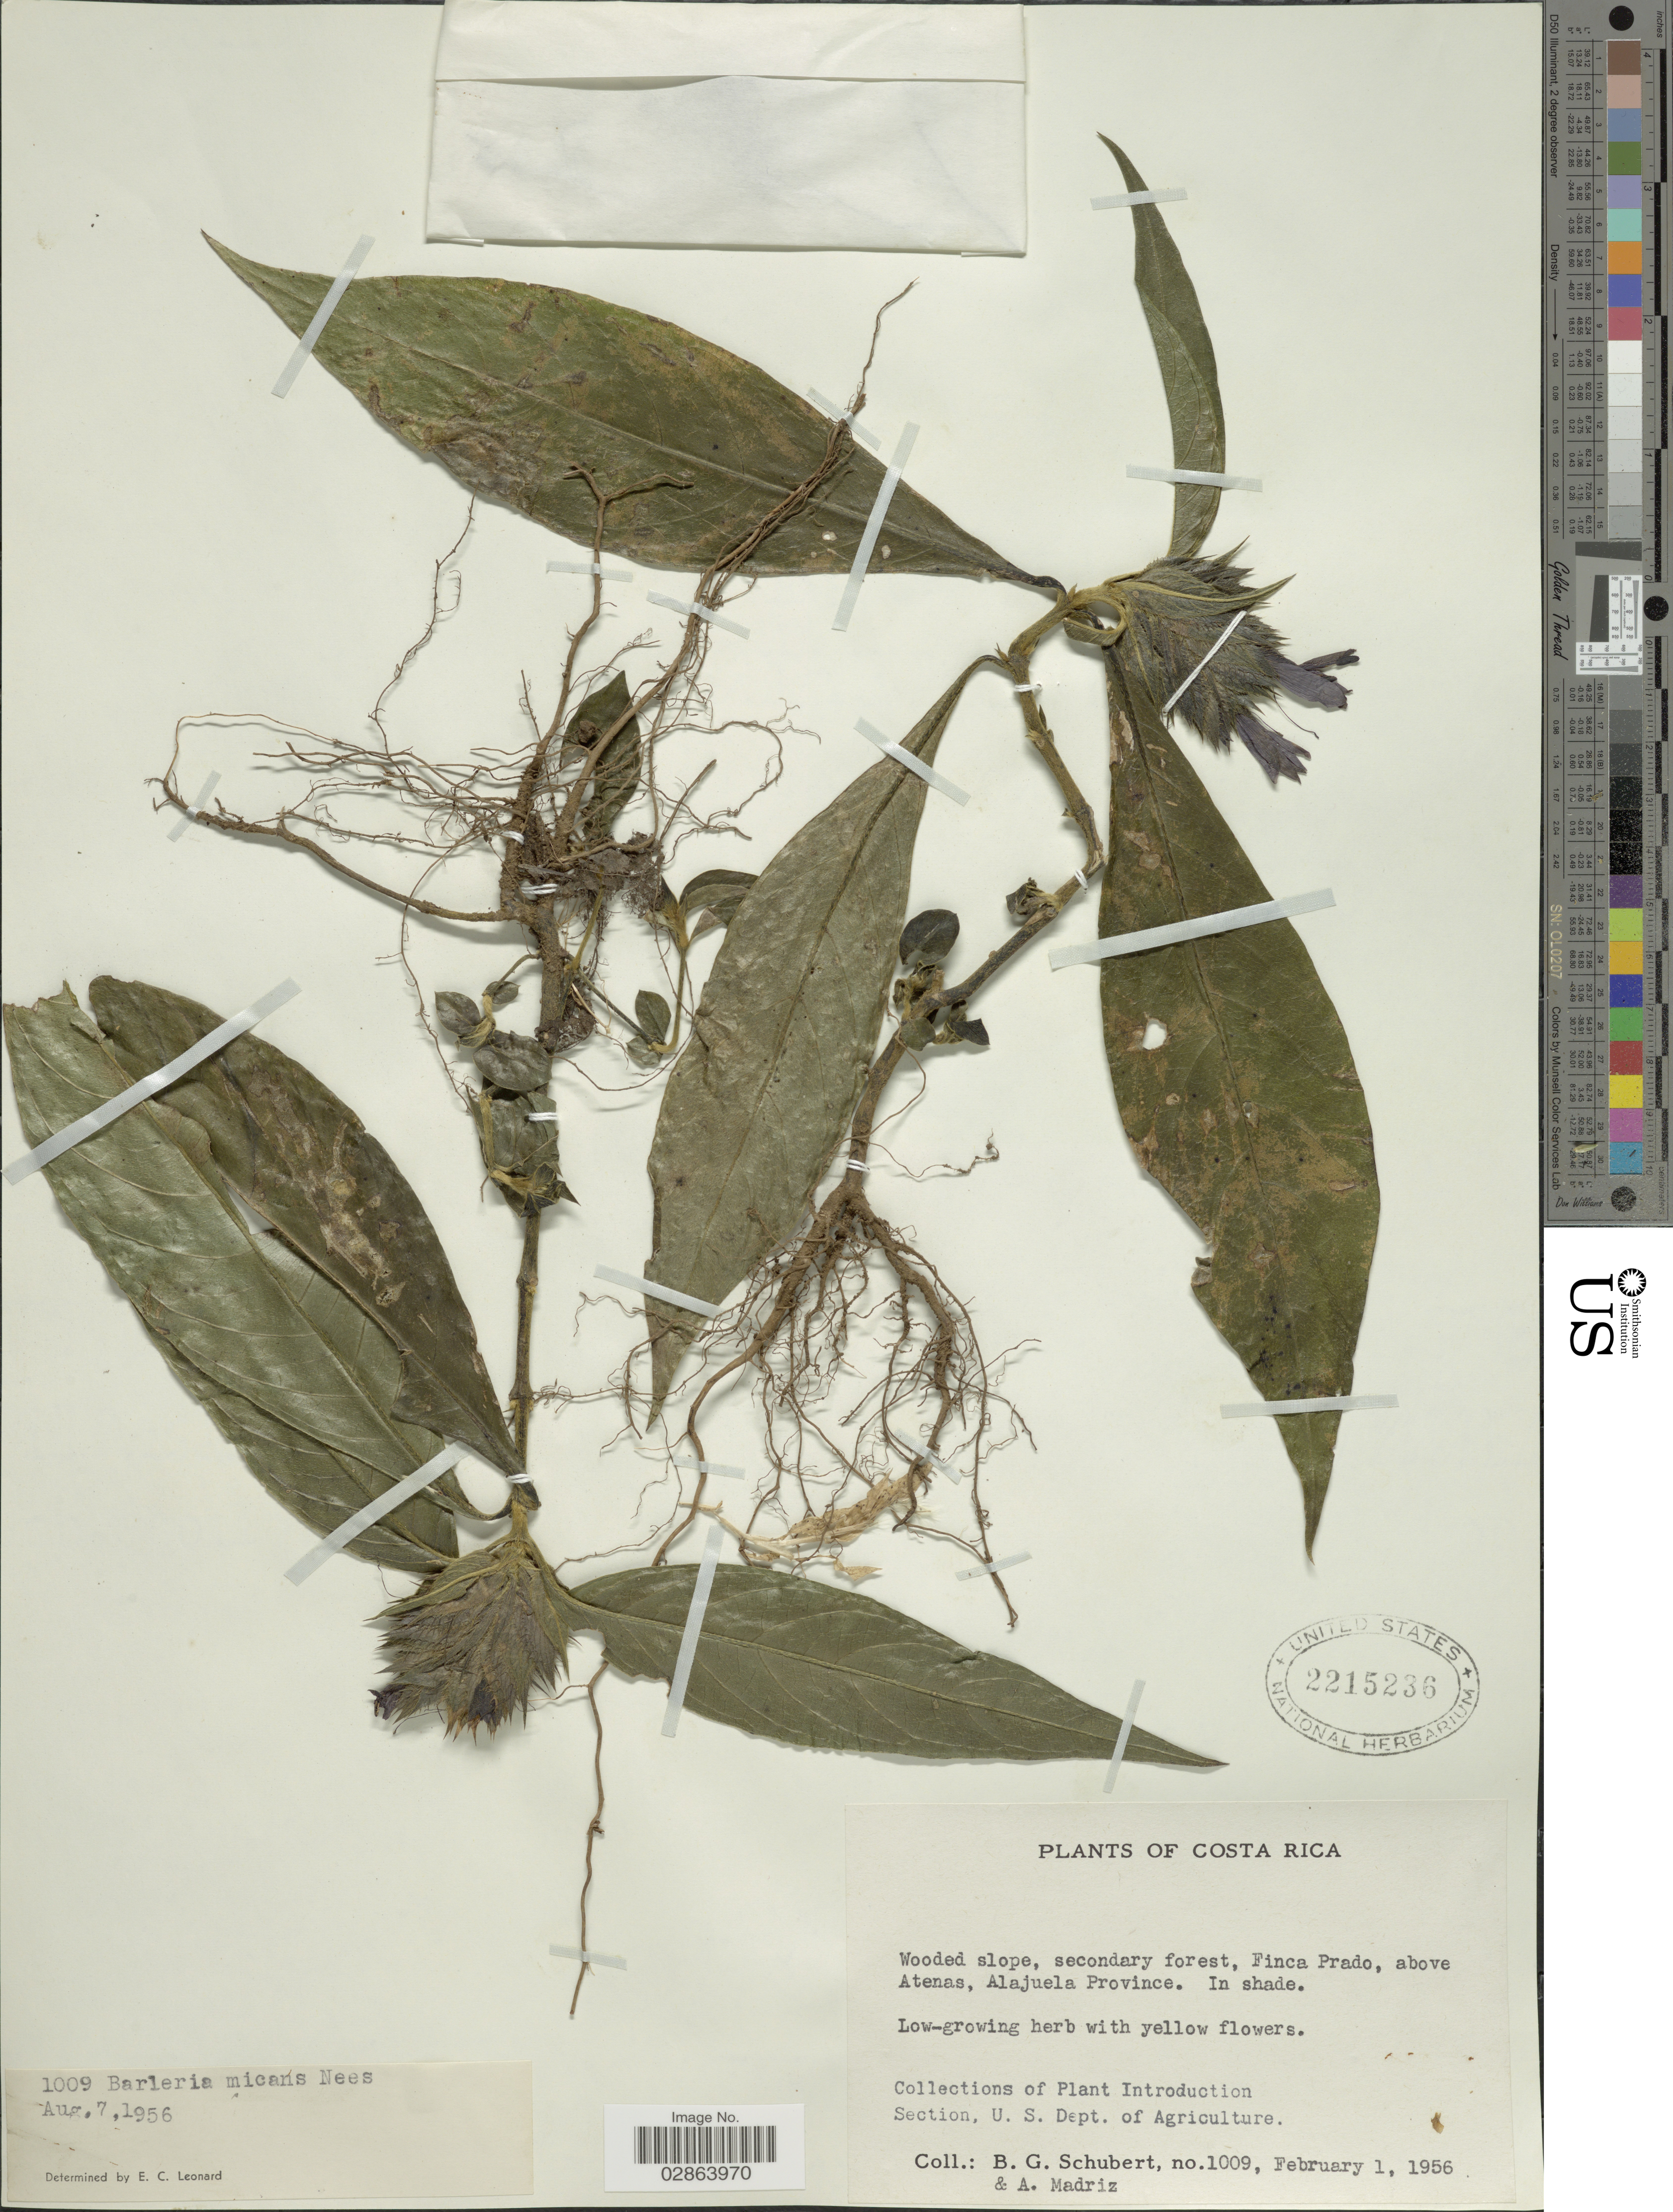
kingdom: Plantae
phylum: Tracheophyta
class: Magnoliopsida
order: Lamiales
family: Acanthaceae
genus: Barleria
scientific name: Barleria oenotheroides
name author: Dum. Cours.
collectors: B. Schubert & A. Madriz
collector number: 1009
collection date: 1956-02-01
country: Costa Rica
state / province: Alajuela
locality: Wooded slope, secondary forest, Finca Prado, above Atenas, Alajuela Province.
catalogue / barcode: US 2215236